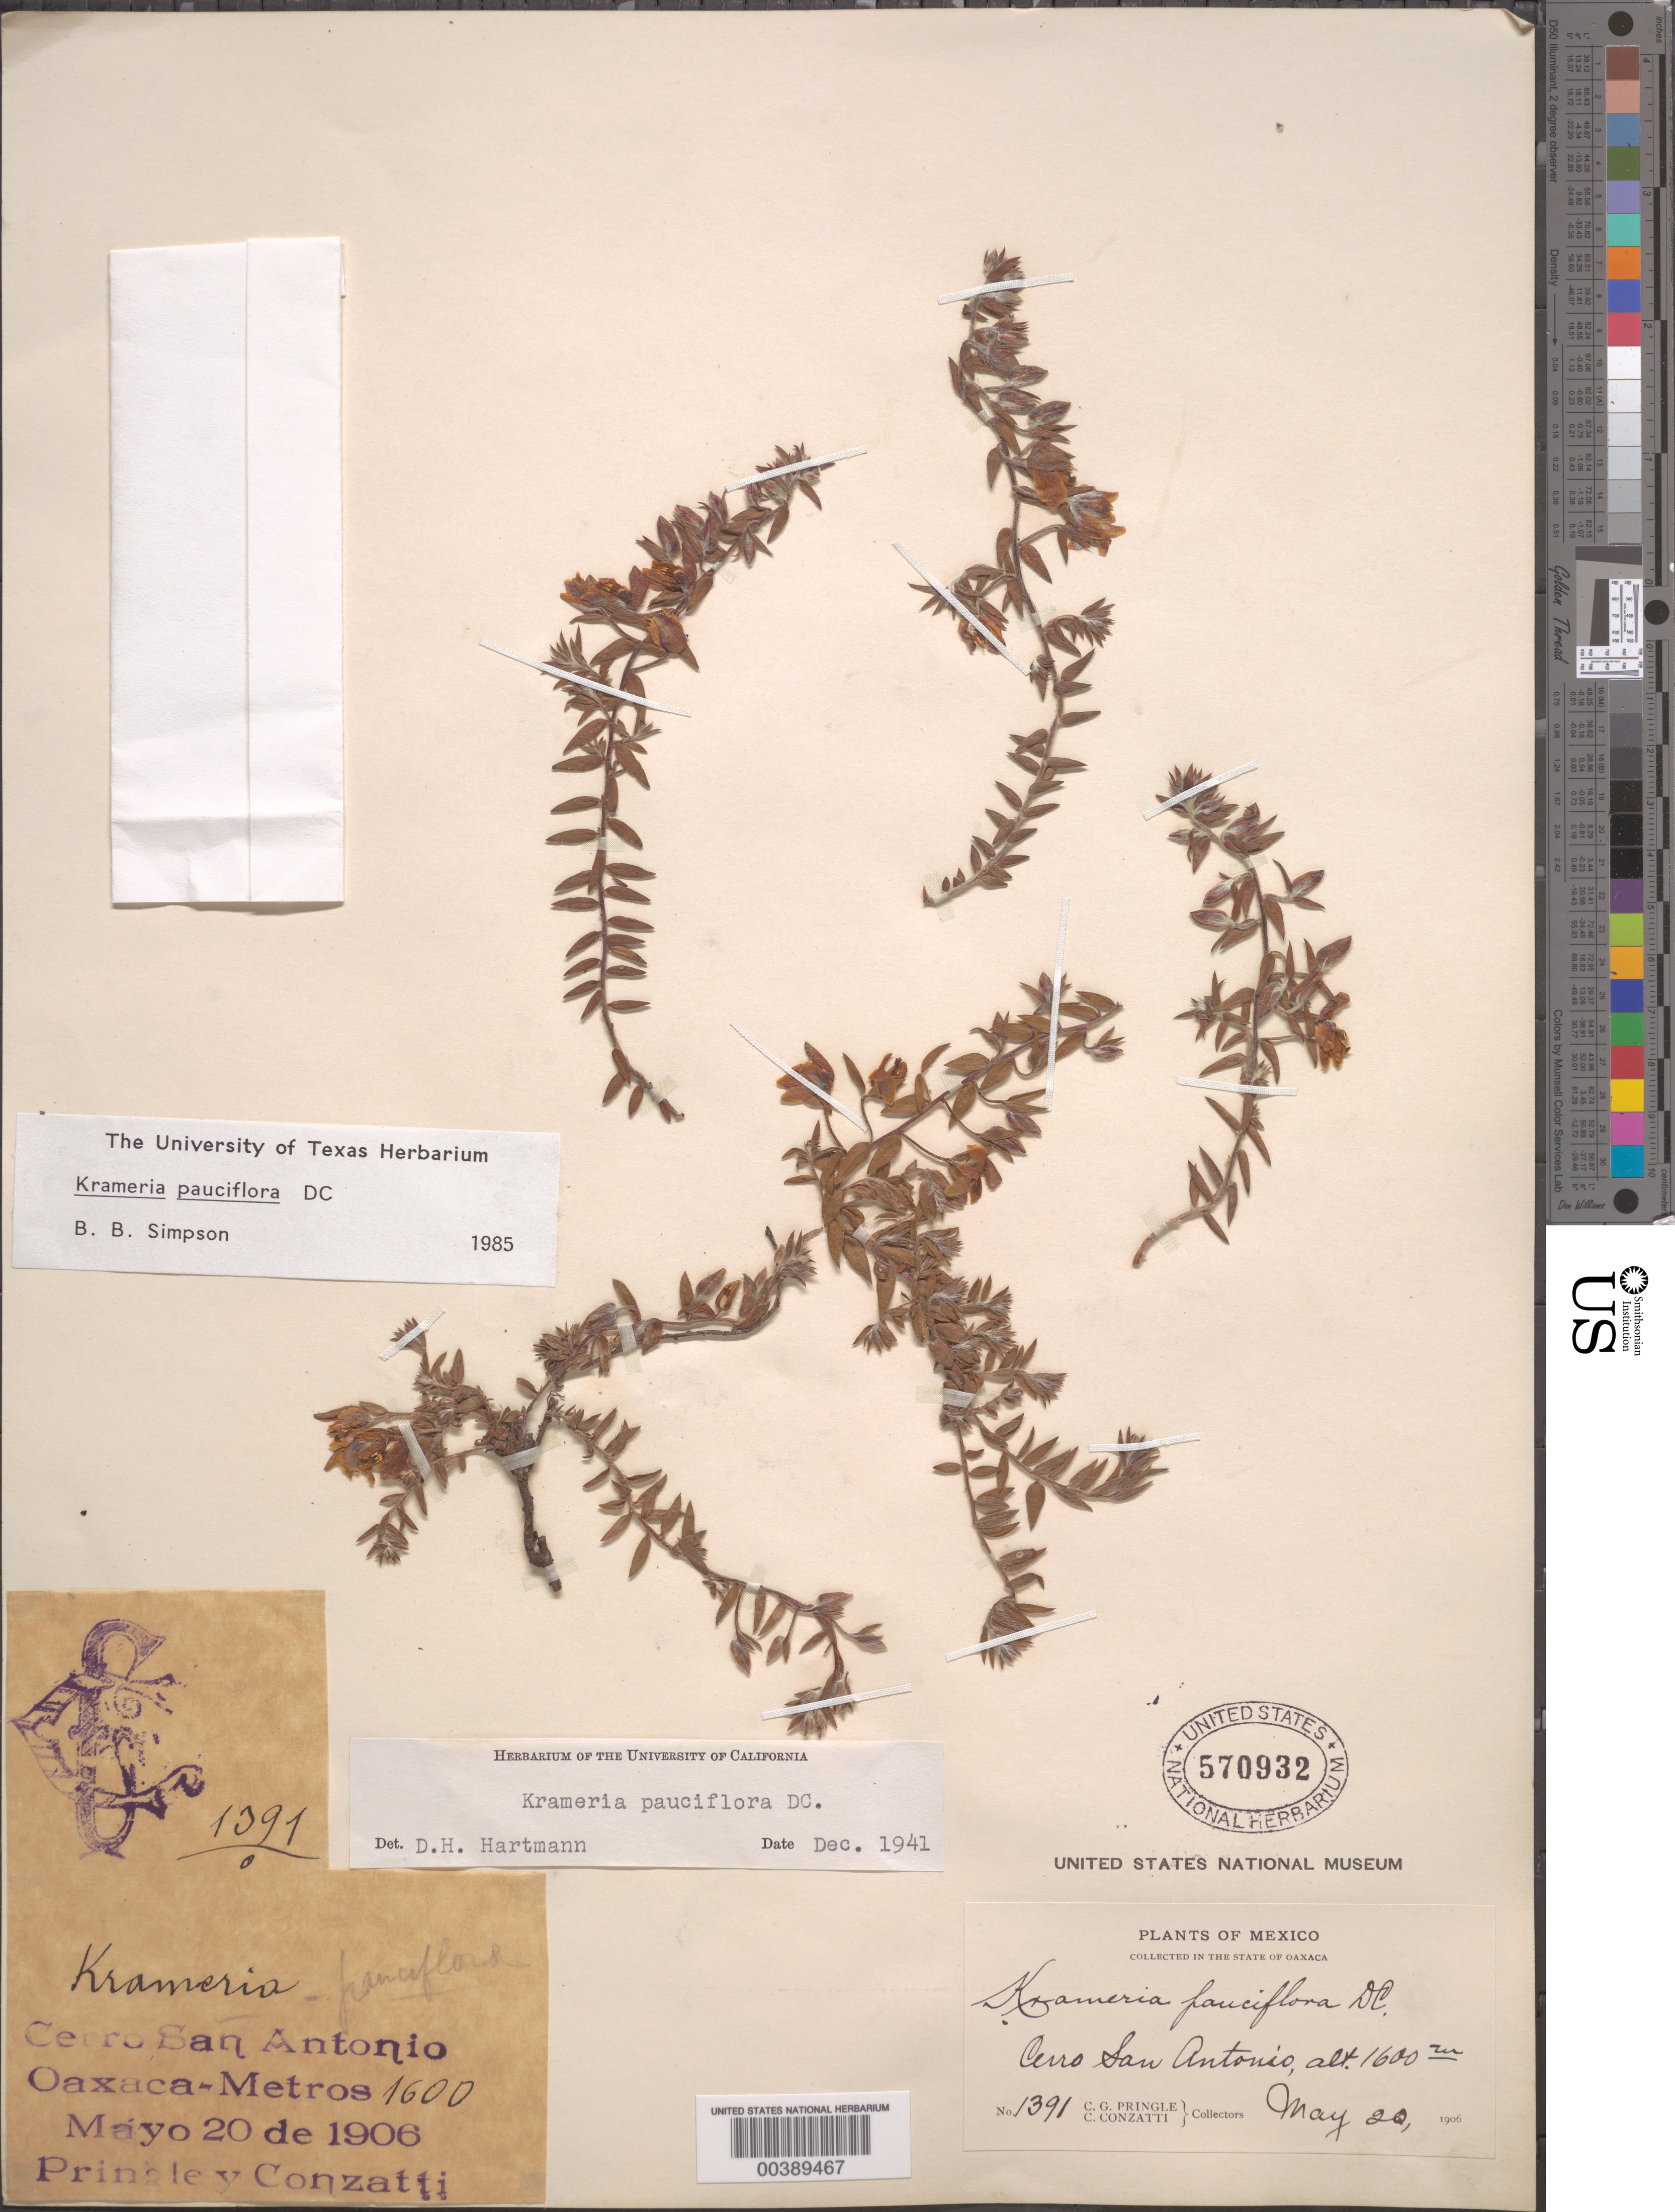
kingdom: Plantae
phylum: Tracheophyta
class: Magnoliopsida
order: Zygophyllales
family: Krameriaceae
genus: Krameria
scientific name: Krameria pauciflora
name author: DC.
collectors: C. G. Pringle & C. Conzatti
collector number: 1391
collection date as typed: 20 May 1906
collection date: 1906-05-20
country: Mexico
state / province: Oaxaca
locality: Cerro San Antonio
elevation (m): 1600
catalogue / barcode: US 570932